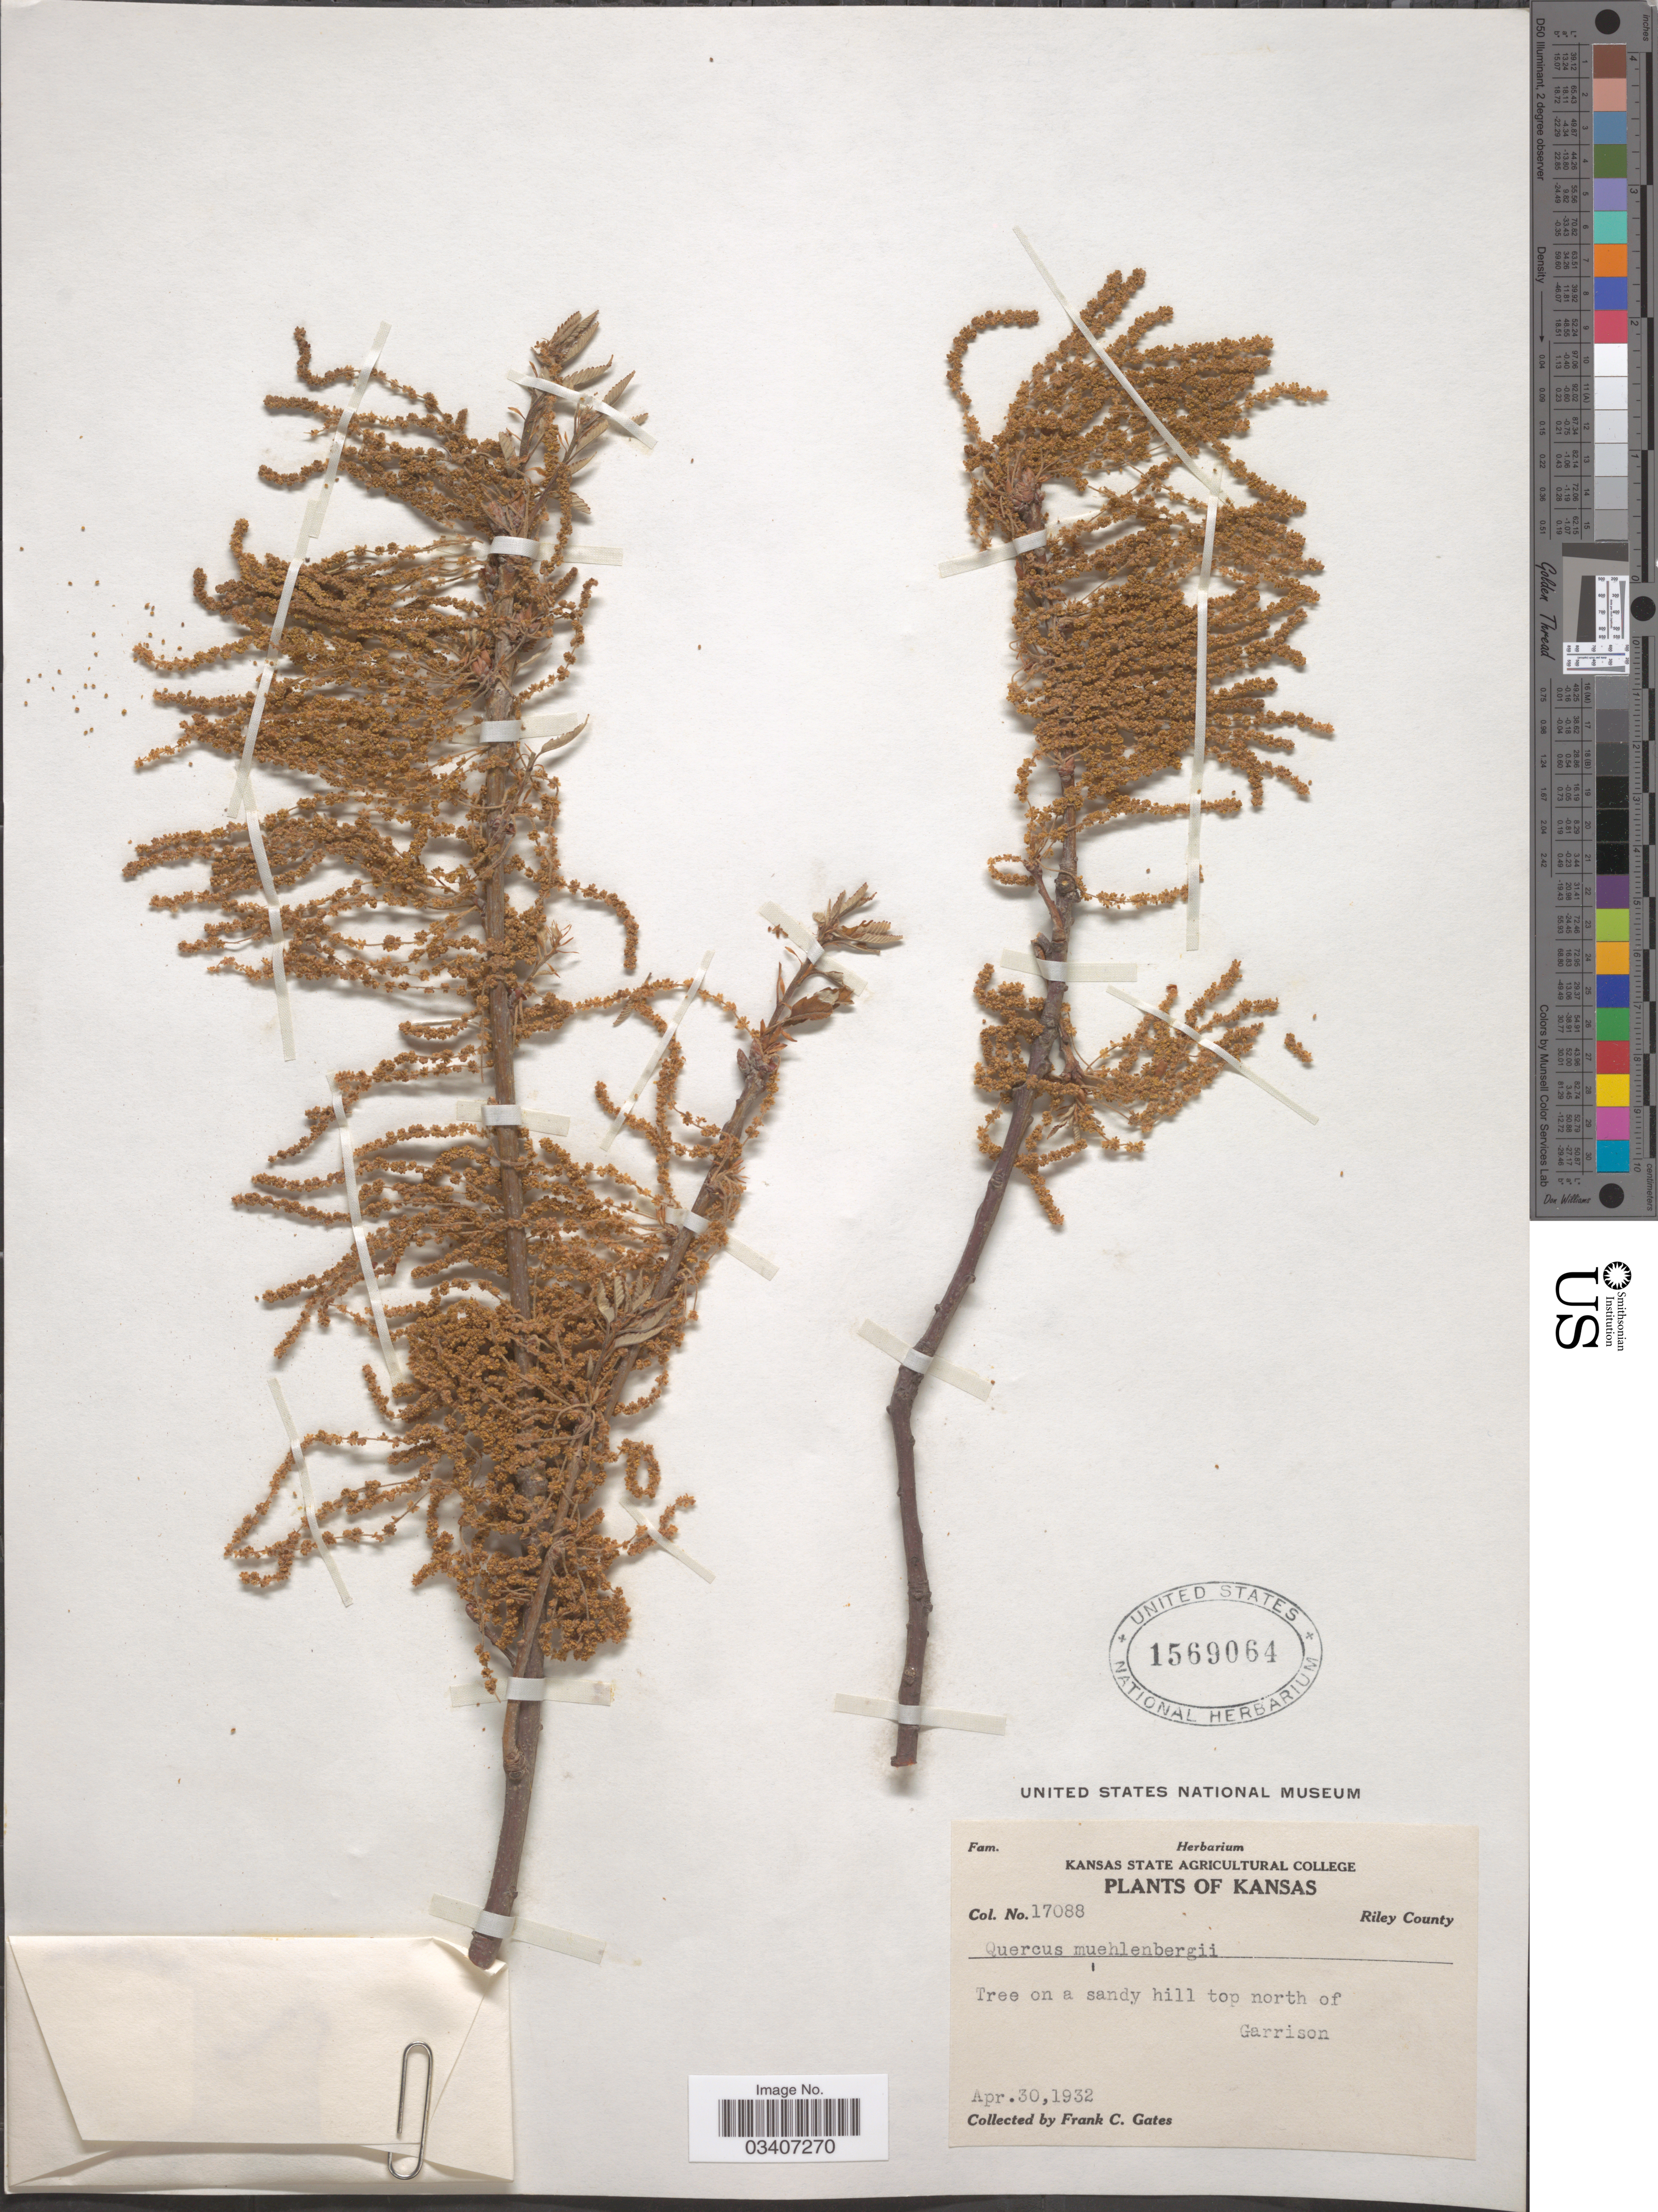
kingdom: Plantae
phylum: Tracheophyta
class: Magnoliopsida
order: Fagales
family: Fagaceae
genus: Quercus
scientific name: Quercus muehlenbergii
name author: Engelm.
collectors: F. C. Gates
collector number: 17088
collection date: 1932-04-30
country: United States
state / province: Kansas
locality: Riley County. On a sandy hill top north of Garrison.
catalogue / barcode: US 1569064